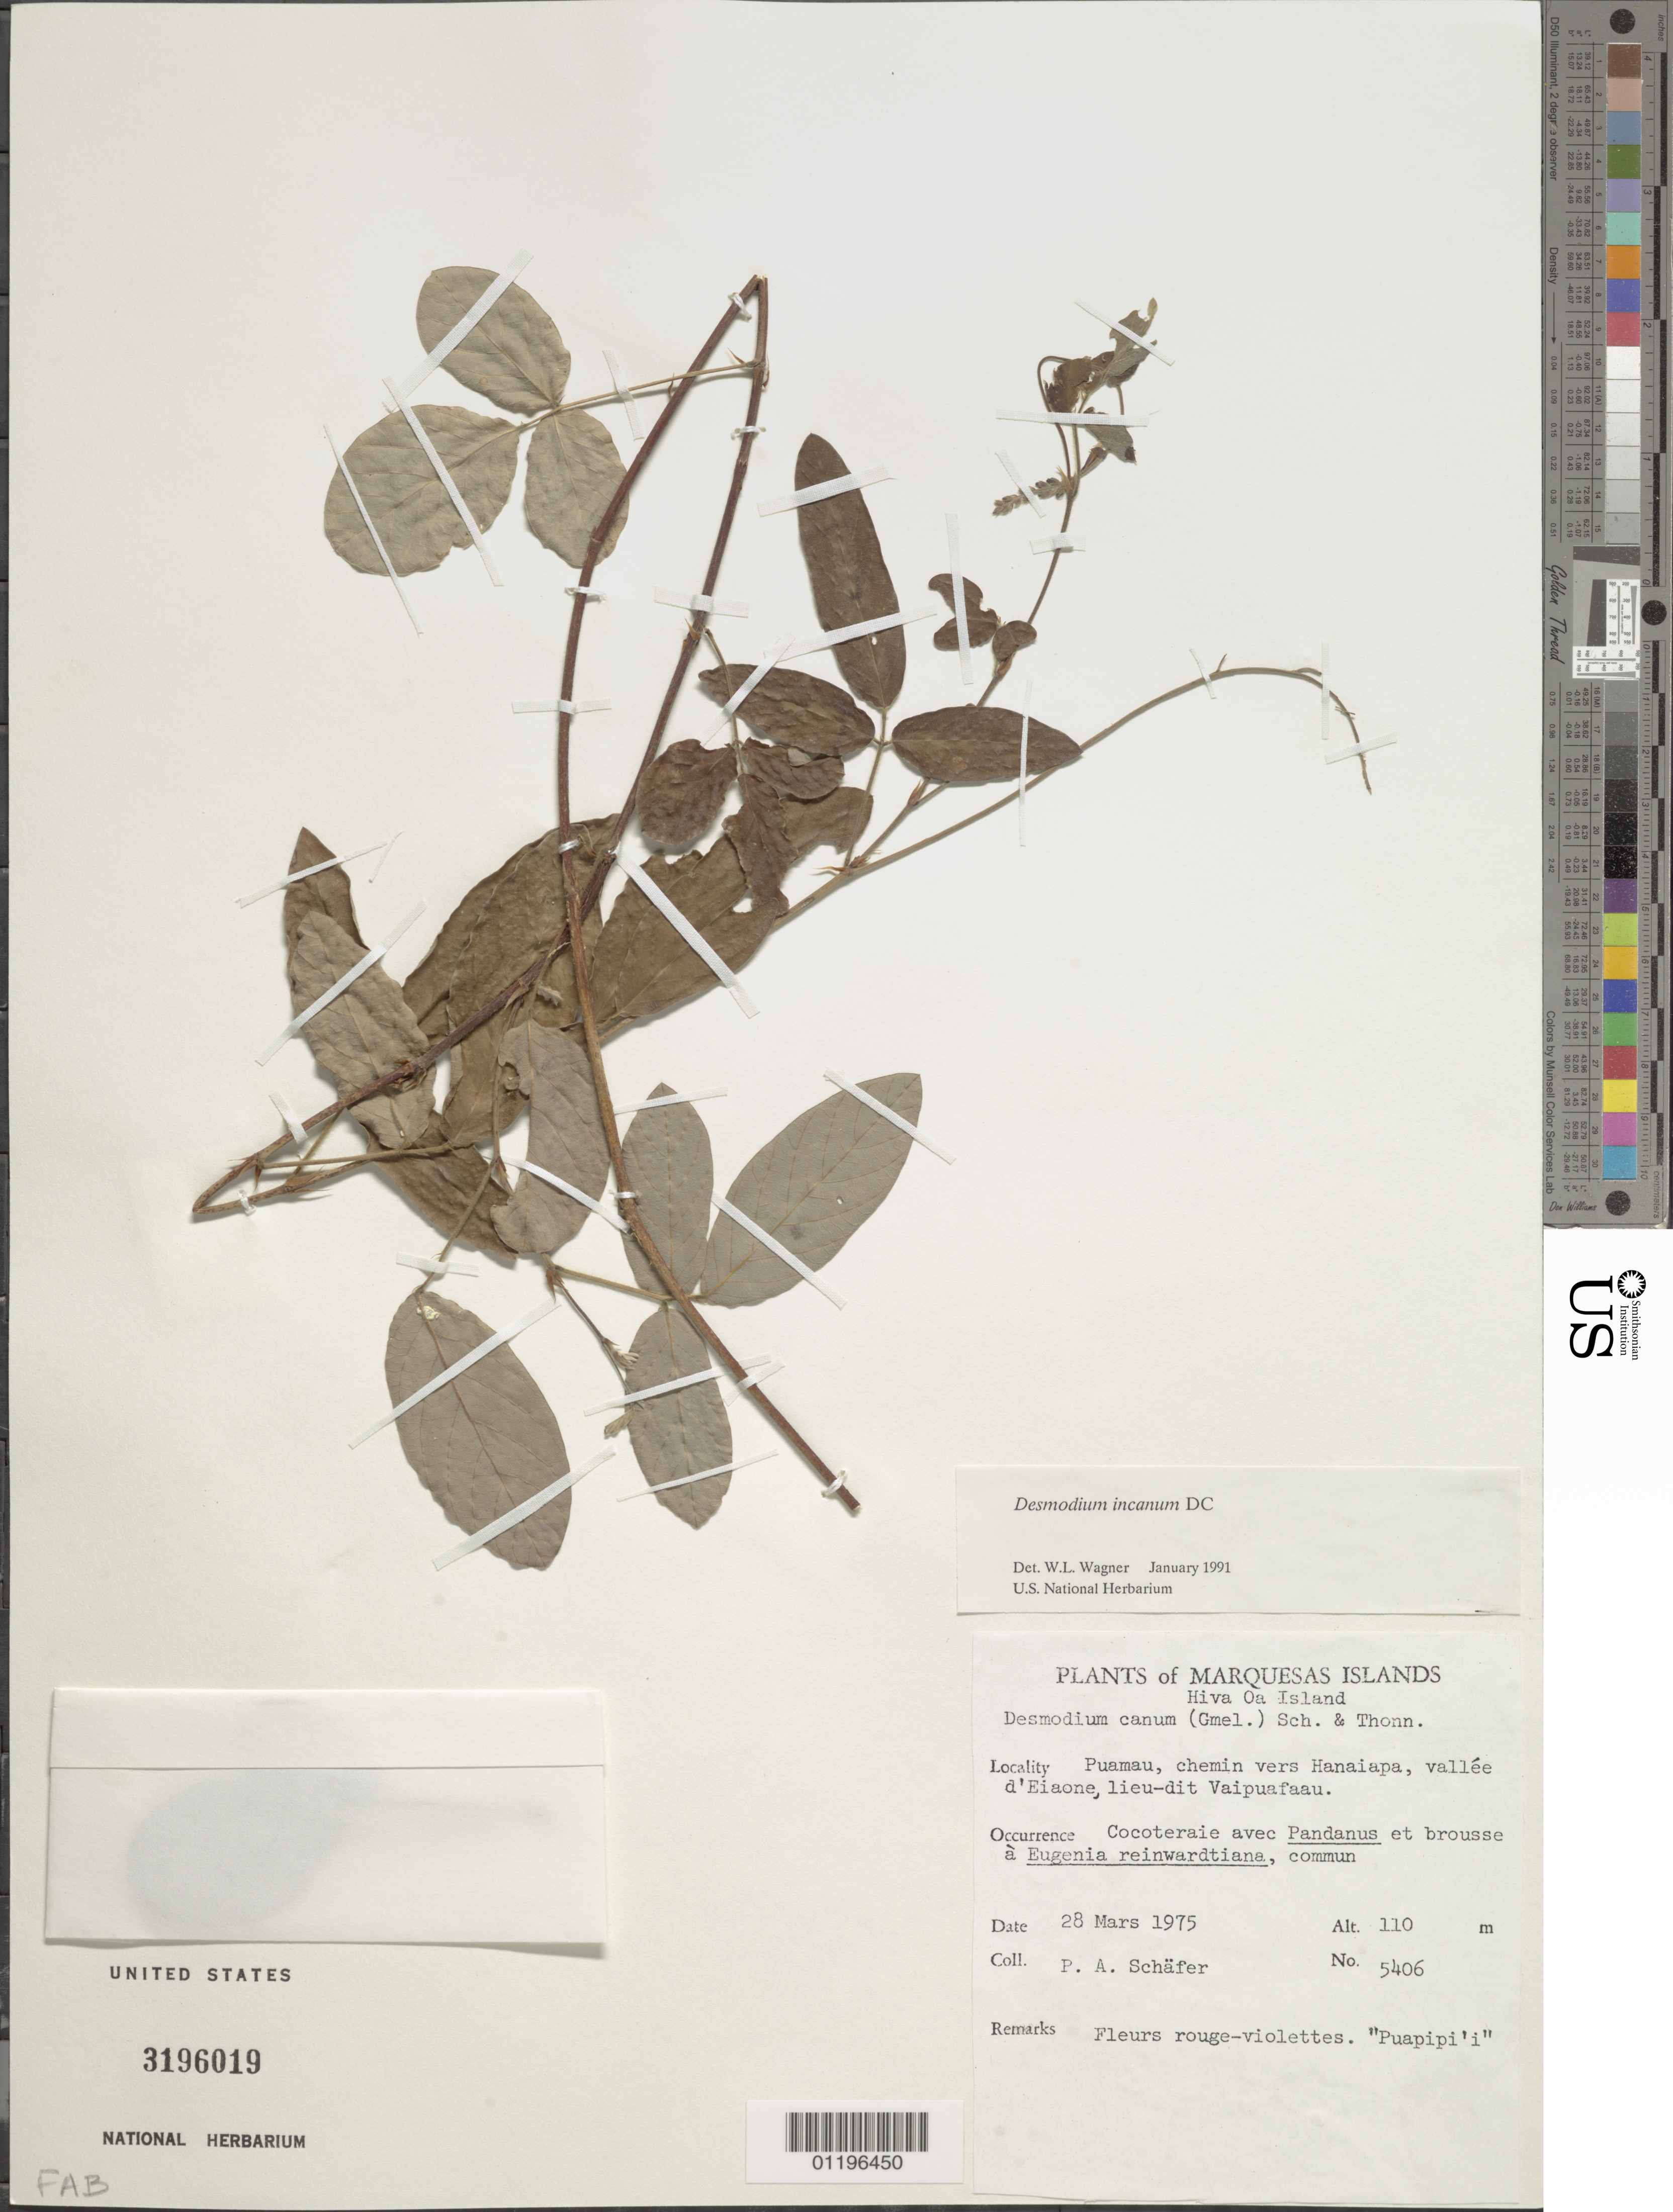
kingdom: Plantae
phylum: Tracheophyta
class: Magnoliopsida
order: Fabales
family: Fabaceae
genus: Desmodium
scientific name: Desmodium incanum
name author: (Sw.) DC.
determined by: Wagner, W. L., (BOT), Smithsonian Institution - National Museum of Natural History (UNITED STATES)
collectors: P. A. Schäfer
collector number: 5406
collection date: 1975-03-28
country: French Polynesia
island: Hiva Oa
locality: Puamau, chemin vers Hanaiapa, vallée d'Eiaone, lieu-dit Vaipuafaau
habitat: Cocoteraie avec Pandanus et brousse à Eugenia reinwardtiana; commun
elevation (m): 110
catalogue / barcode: US 3196019